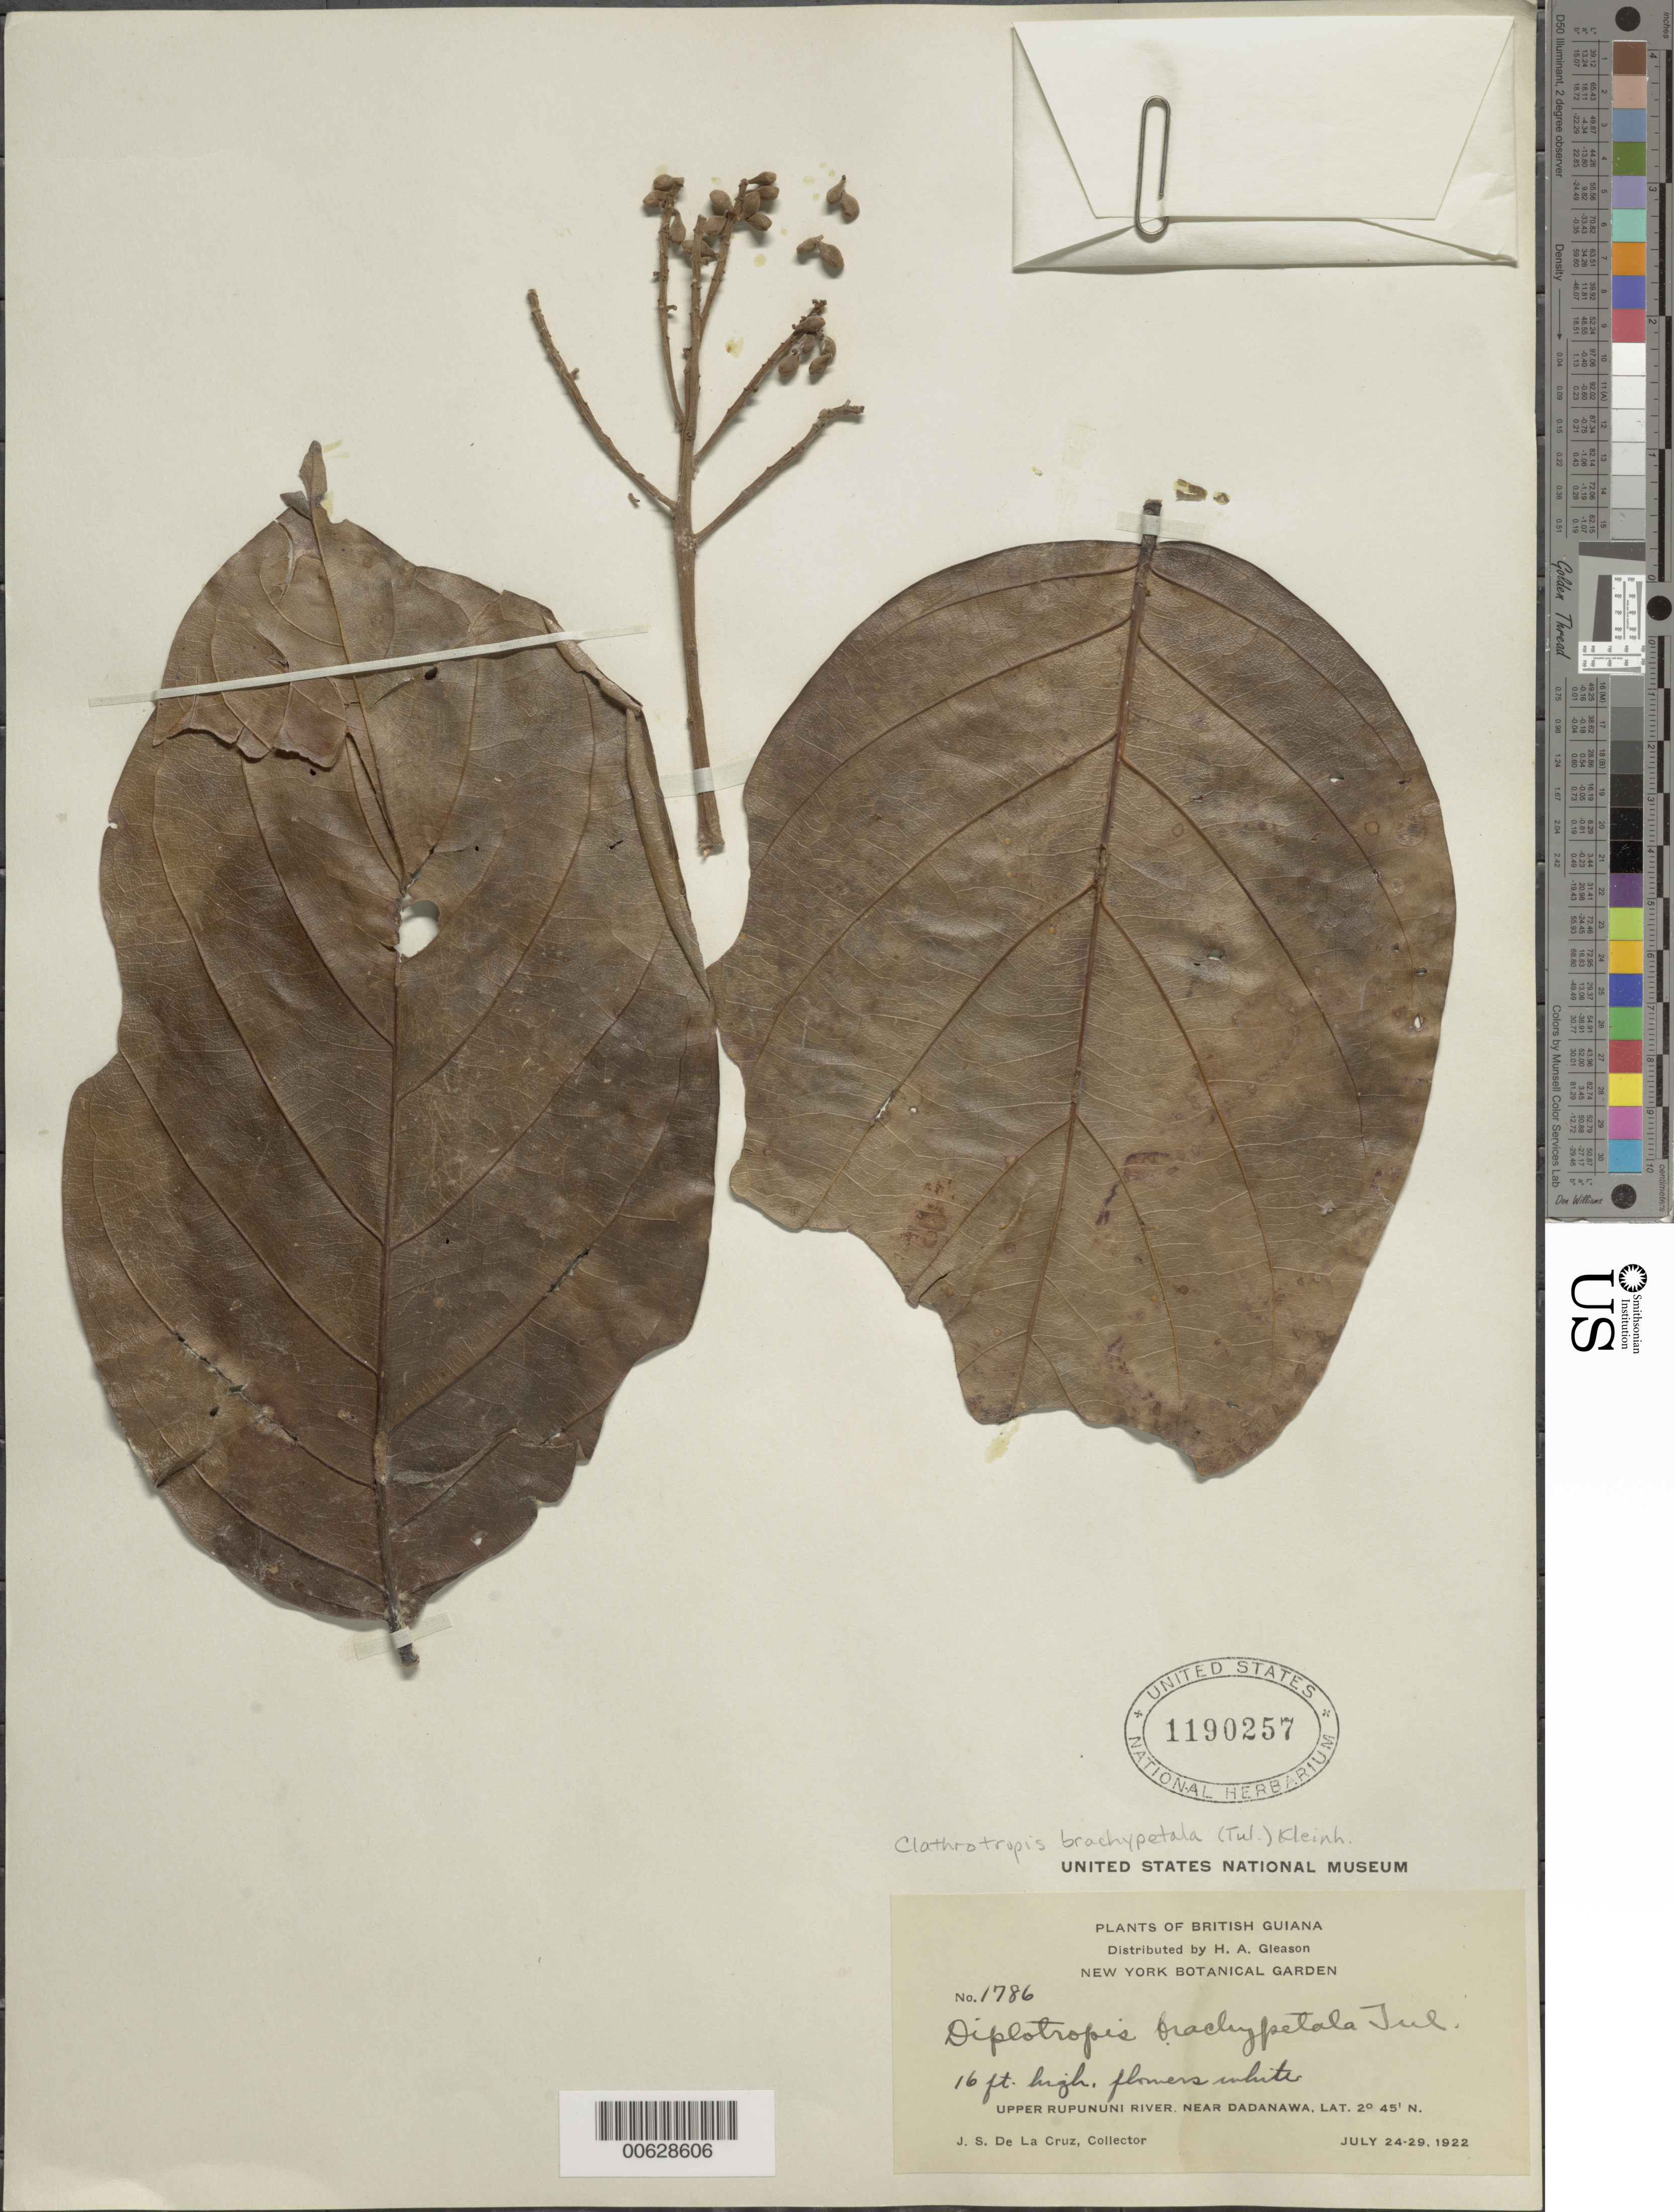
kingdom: Plantae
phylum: Tracheophyta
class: Magnoliopsida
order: Fabales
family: Fabaceae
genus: Clathrotropis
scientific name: Clathrotropis brachypetala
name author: (Tul.) Kleinh.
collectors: J. S. de la Cruz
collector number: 1786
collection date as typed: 24-Jul-22 to 29-Jul-22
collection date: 1922-07-24/1922-07-29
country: Guyana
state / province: U. Takutu-U. Essequibo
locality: Dadanawa, near, upper Rupununi R.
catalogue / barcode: US 1190257